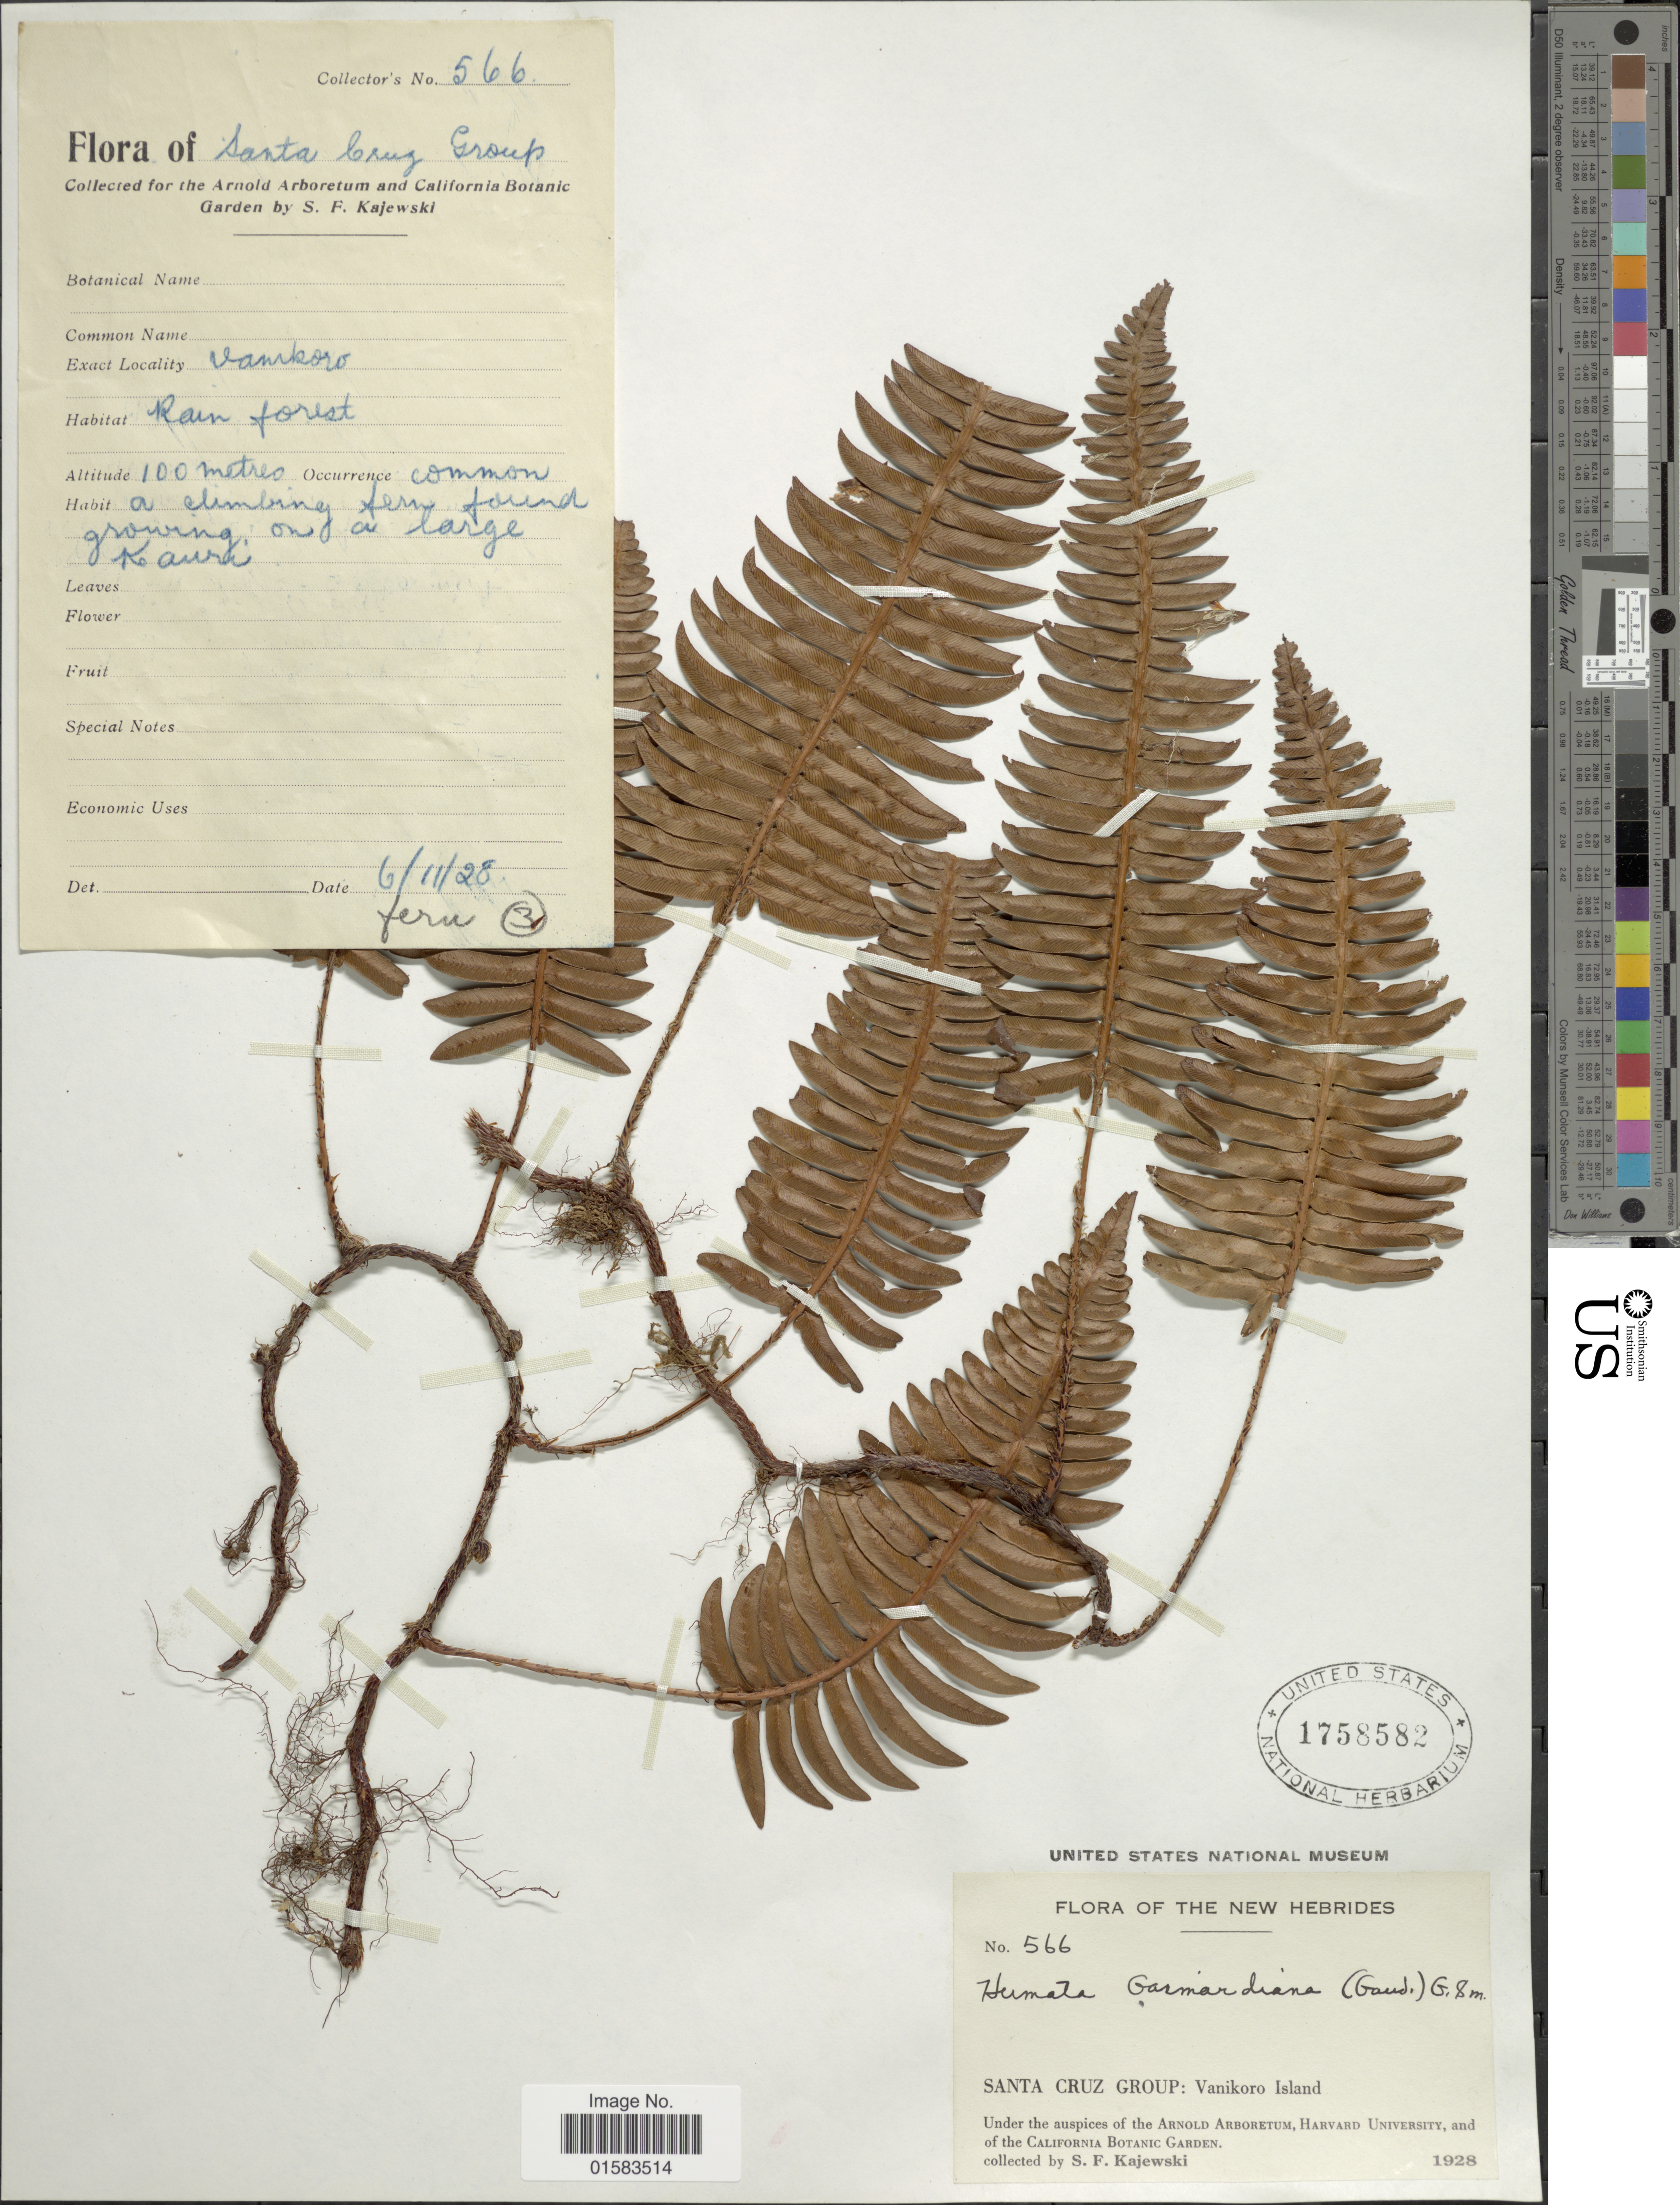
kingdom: Plantae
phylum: Tracheophyta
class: Polypodiopsida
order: Polypodiales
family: Davalliaceae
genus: Davallia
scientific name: Davallia pectinata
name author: Sm.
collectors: S. Kajewski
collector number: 566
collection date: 1928-11-06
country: Vanuatu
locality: Santa Cruz Group: Vanikoro Island, The New Herbrides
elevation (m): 1100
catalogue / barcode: US 1758582